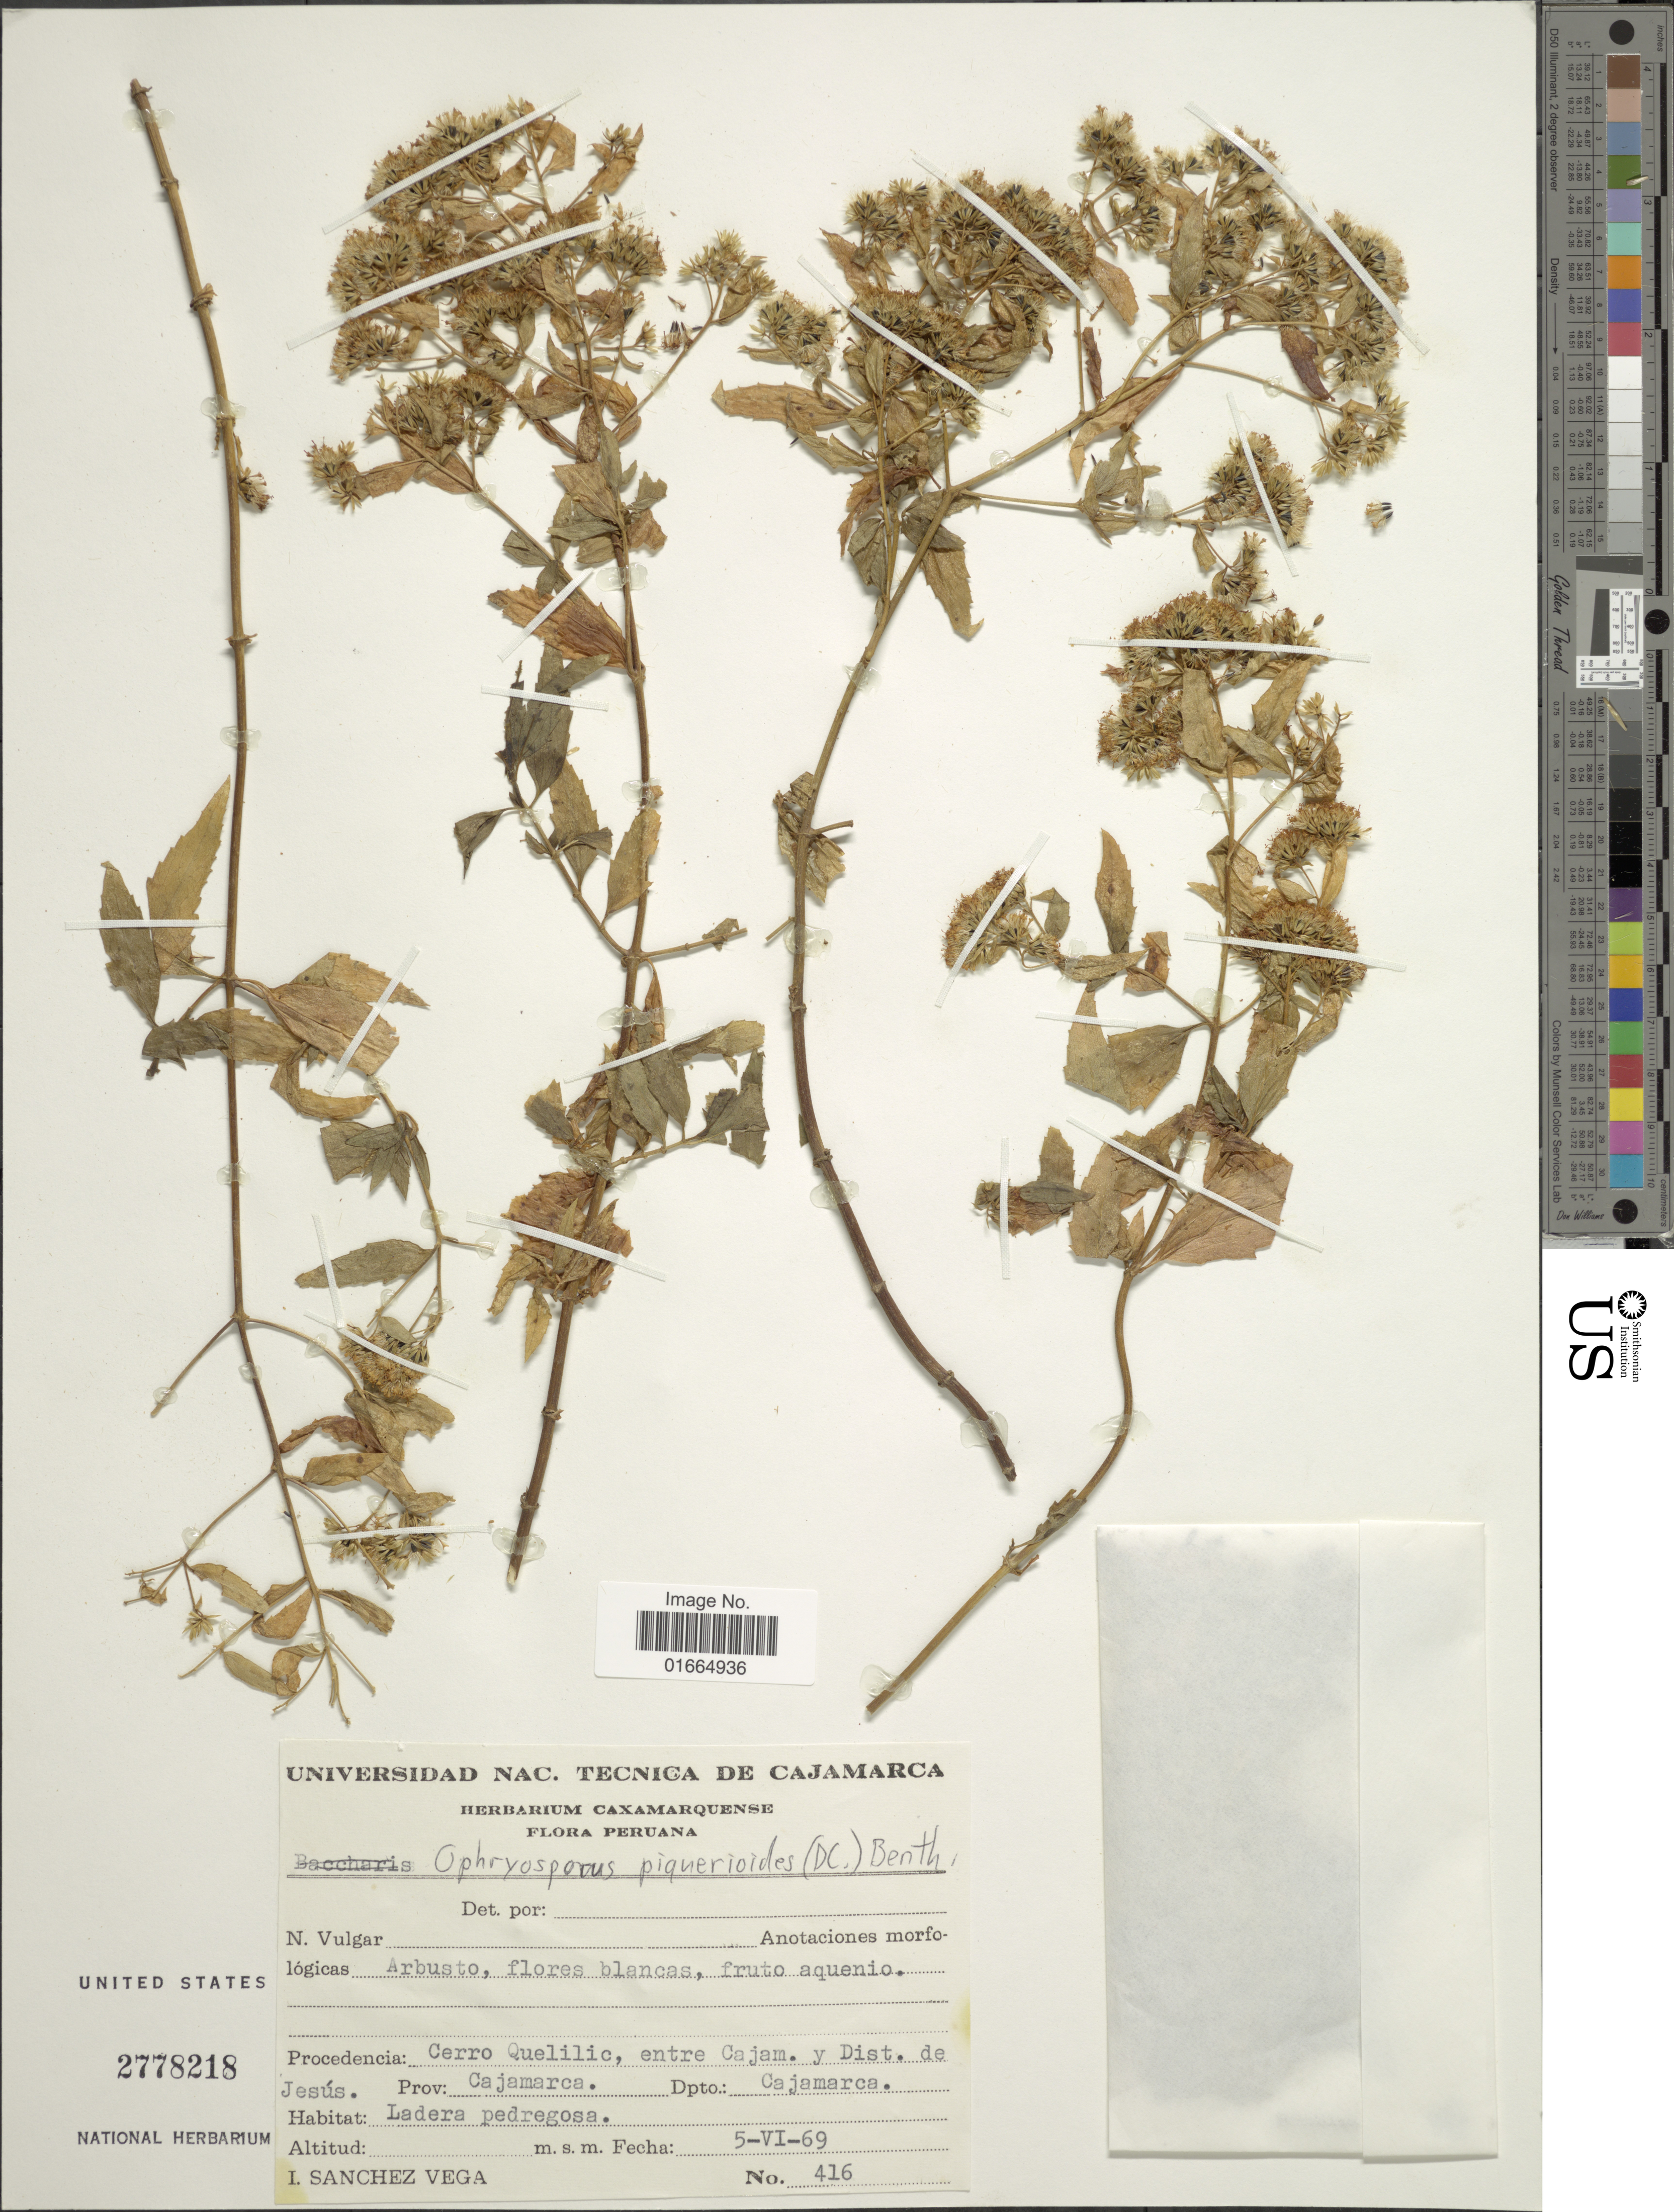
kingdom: Plantae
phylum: Tracheophyta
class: Magnoliopsida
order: Asterales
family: Asteraceae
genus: Ophryosporus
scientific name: Ophryosporus sp.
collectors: I. Sánchez Vega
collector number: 416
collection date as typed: Transcribed d/m/y: 5/6/69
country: Peru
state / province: Cajamarca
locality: Cerro Quelilic, entre Cajam. y Dist. de Jesús. Prov: Cajamarca. Dpto.: Cajamarca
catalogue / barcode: US 2778218